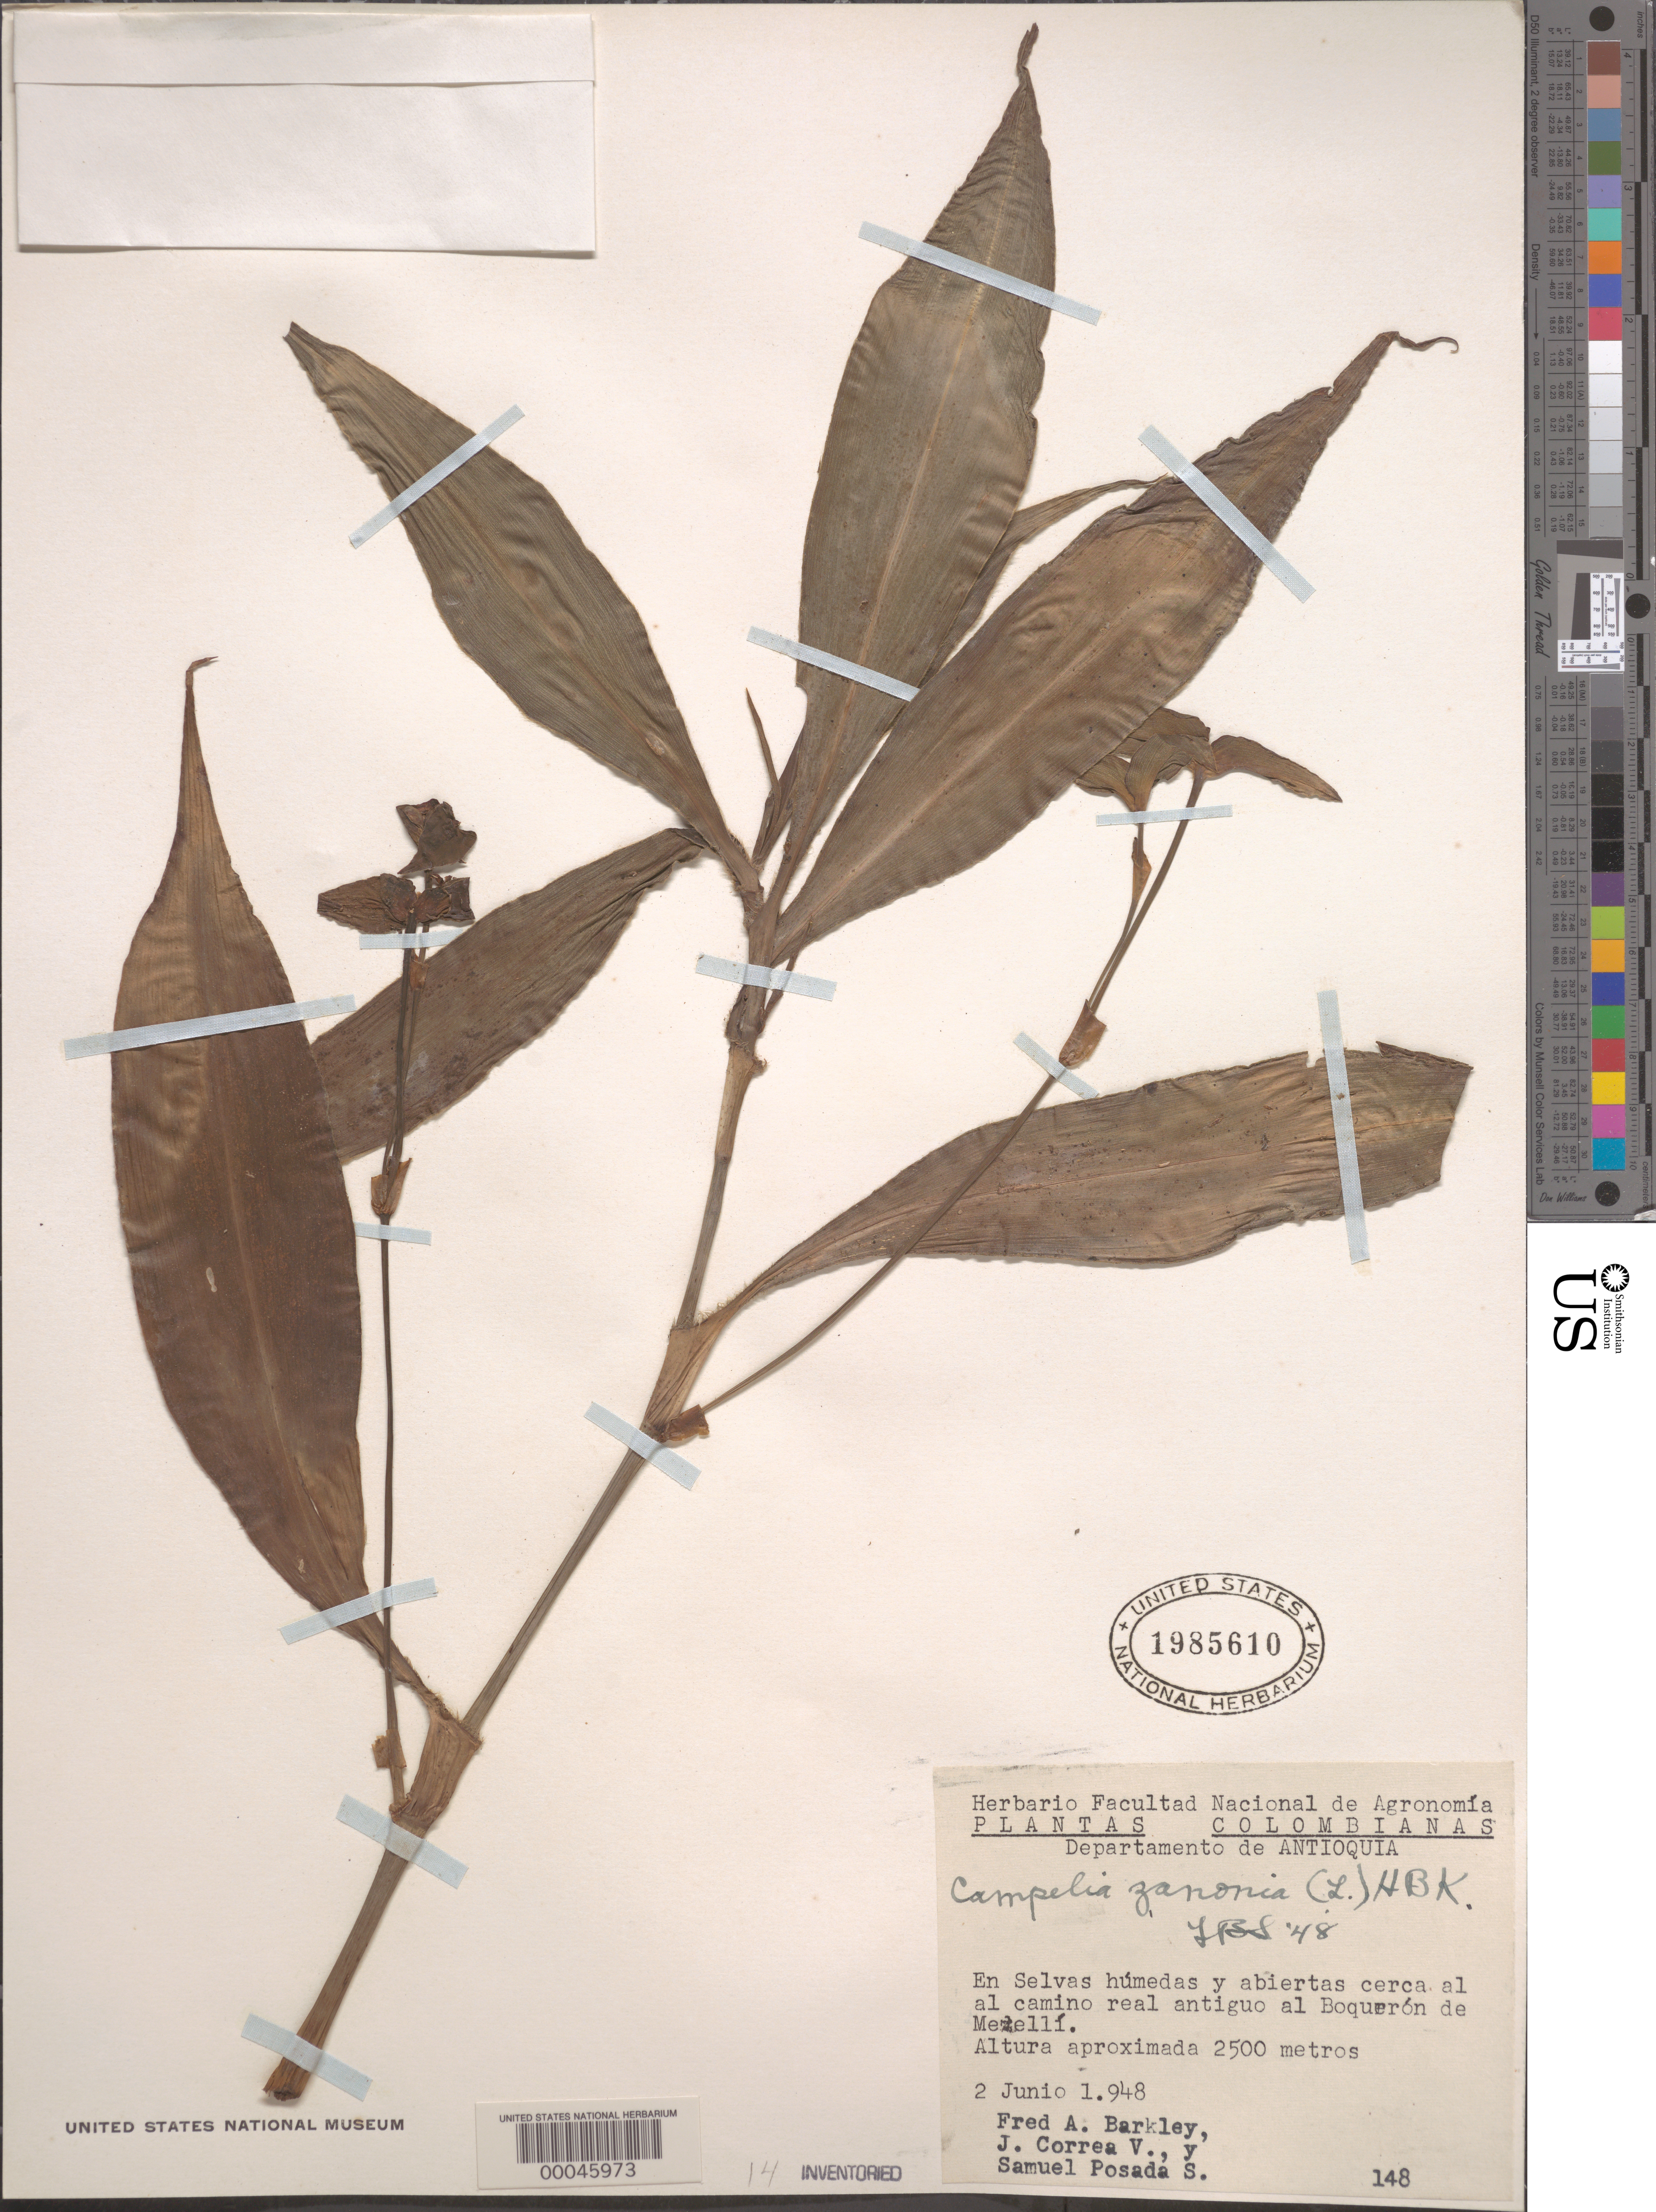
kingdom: Plantae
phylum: Tracheophyta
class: Liliopsida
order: Commelinales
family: Commelinaceae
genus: Tradescantia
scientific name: Tradescantia zanonia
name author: (L.) Sw.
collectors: F. A. Barkley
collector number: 148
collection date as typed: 02 Jun 1948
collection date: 1948-06-02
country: Colombia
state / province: Antioquia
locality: Towards Boqueron de Mezelli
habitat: Moist thicket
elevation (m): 2500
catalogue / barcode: US 1985610